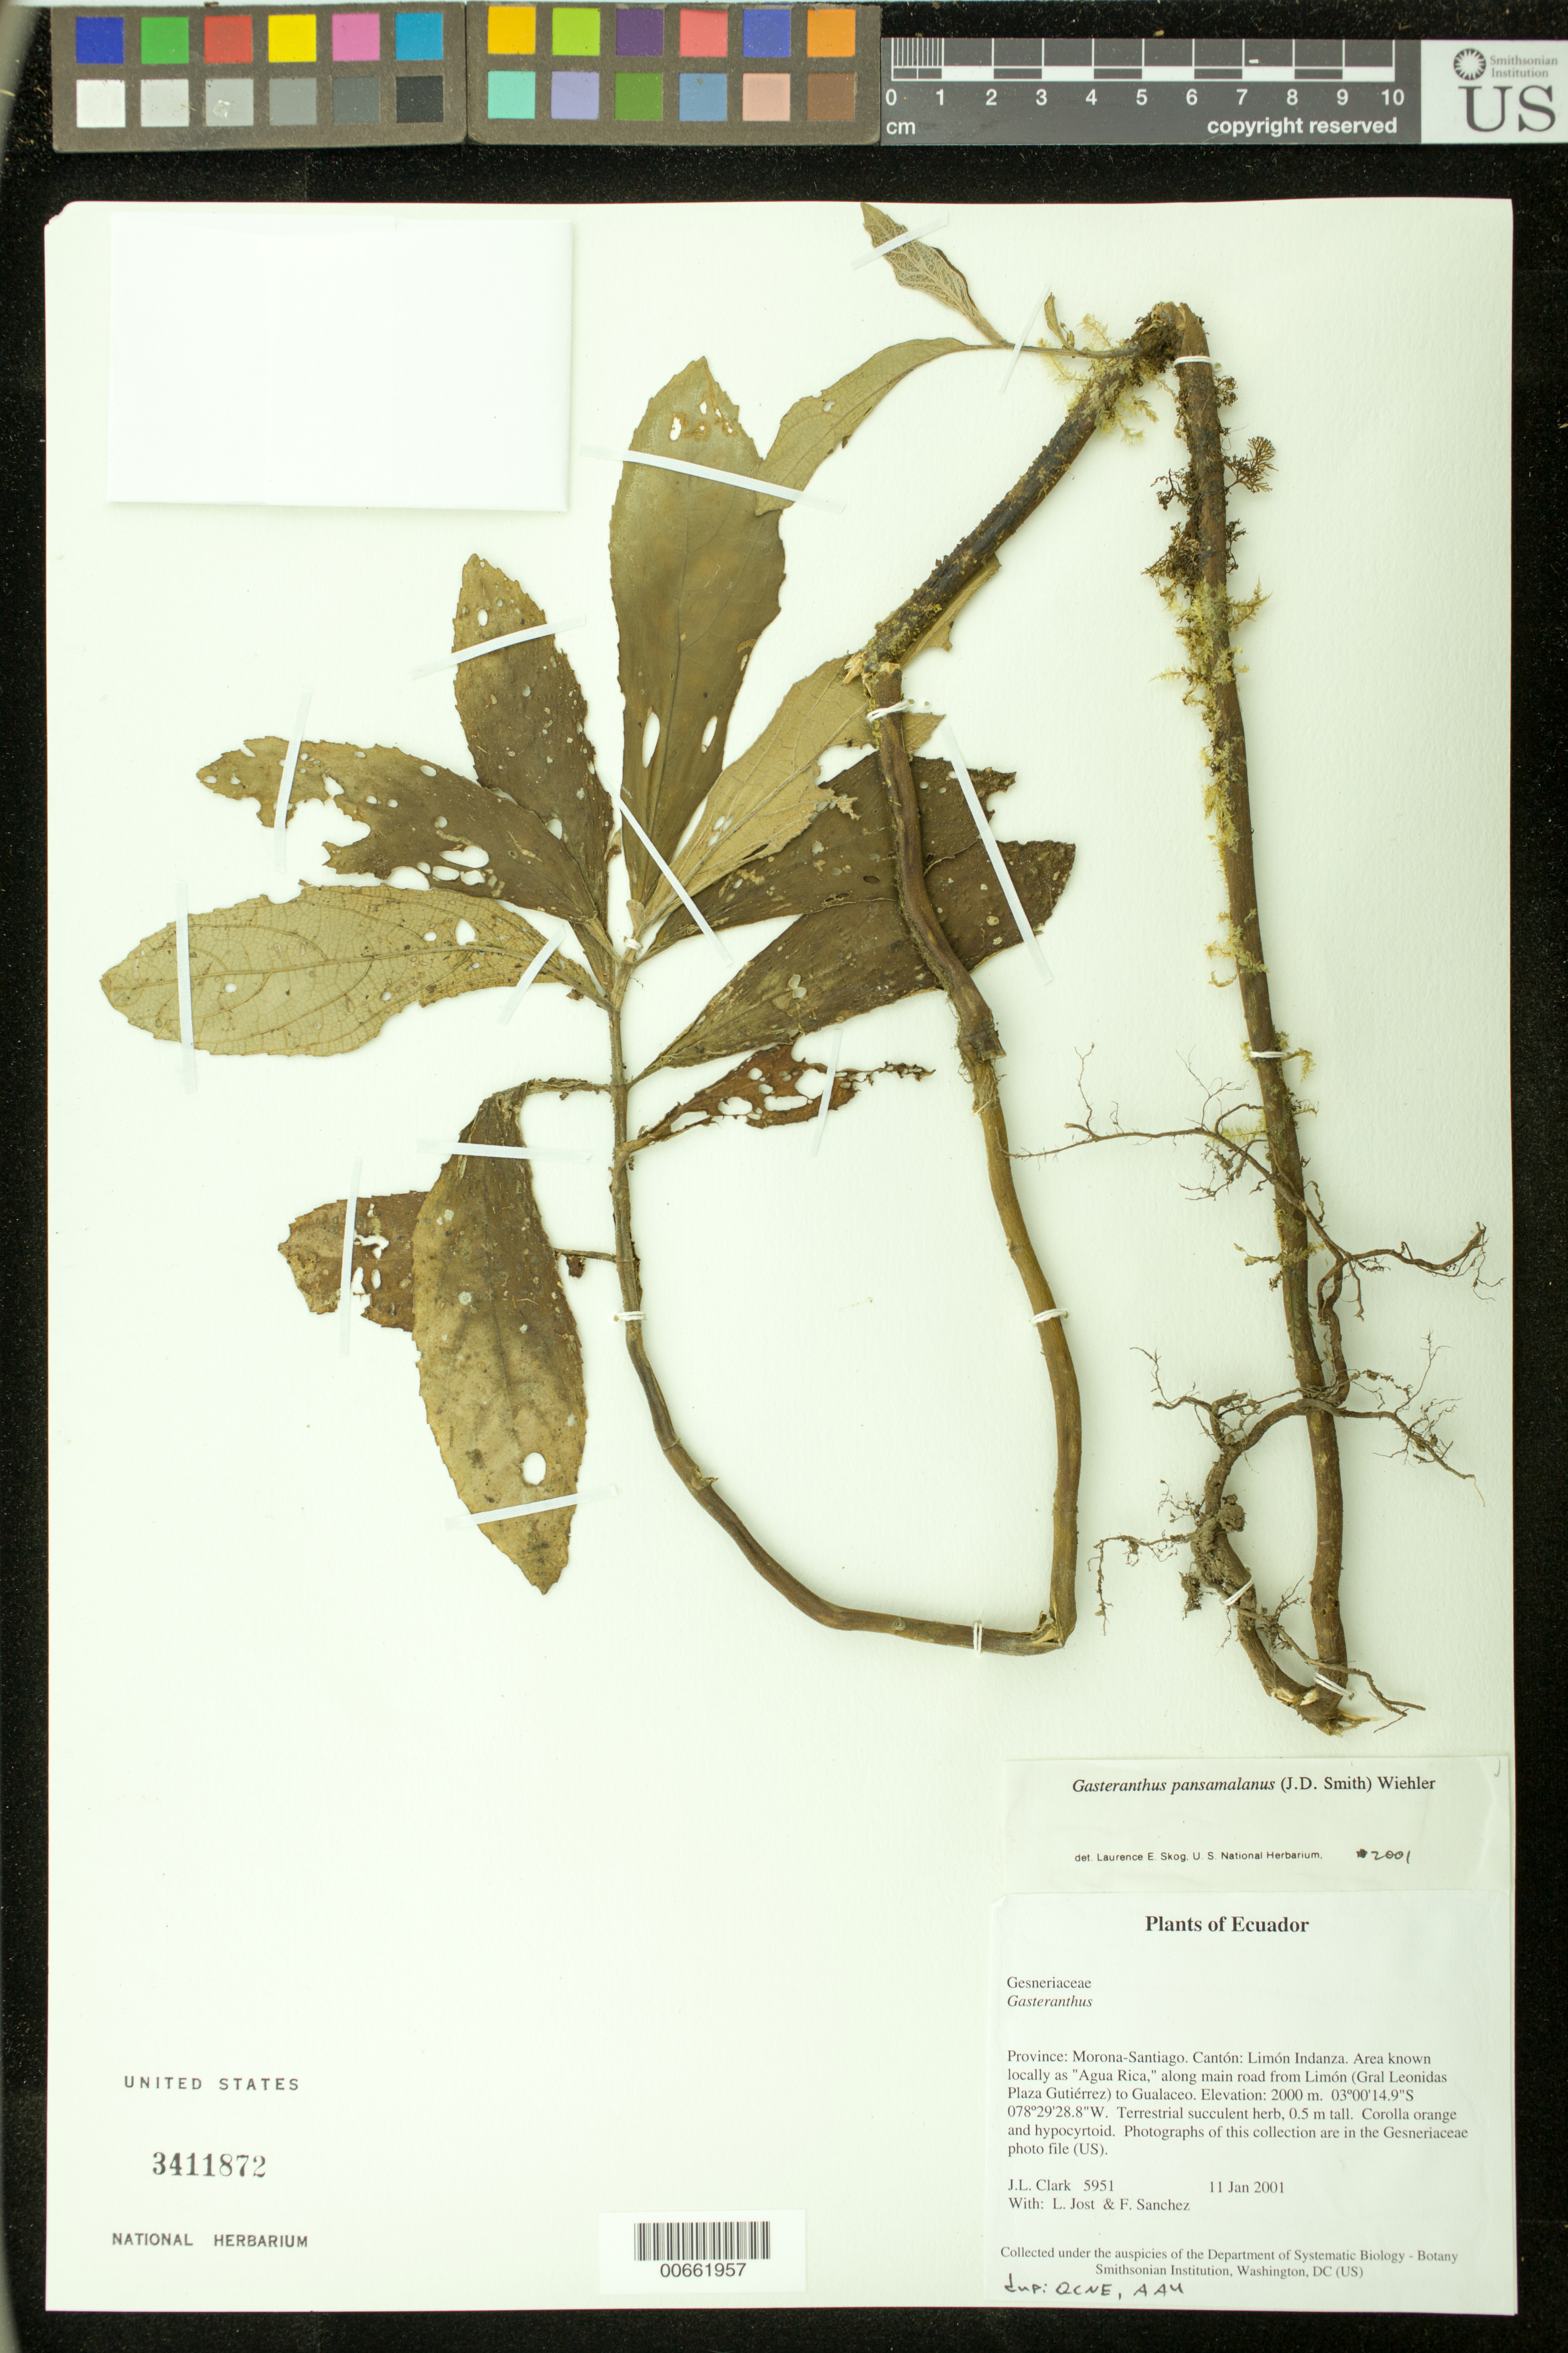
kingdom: Plantae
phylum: Tracheophyta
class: Magnoliopsida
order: Lamiales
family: Gesneriaceae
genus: Gasteranthus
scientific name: Gasteranthus pansamalanus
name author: (Donn. Sm.) Wiehler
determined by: Skog, Laurence E.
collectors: J. L. Clark, L. Jost & F. Sanchez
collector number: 5951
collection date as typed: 11 Jan 2001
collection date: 2001-01-11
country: Ecuador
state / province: Morona-Santiago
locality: Cantón: Limón Indanza. Area known locally as "Agua Rica," along main road from Limón (Gral Leonidas Plaza Gutiérrez) to Gualaceo.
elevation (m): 2000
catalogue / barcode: US 3411872